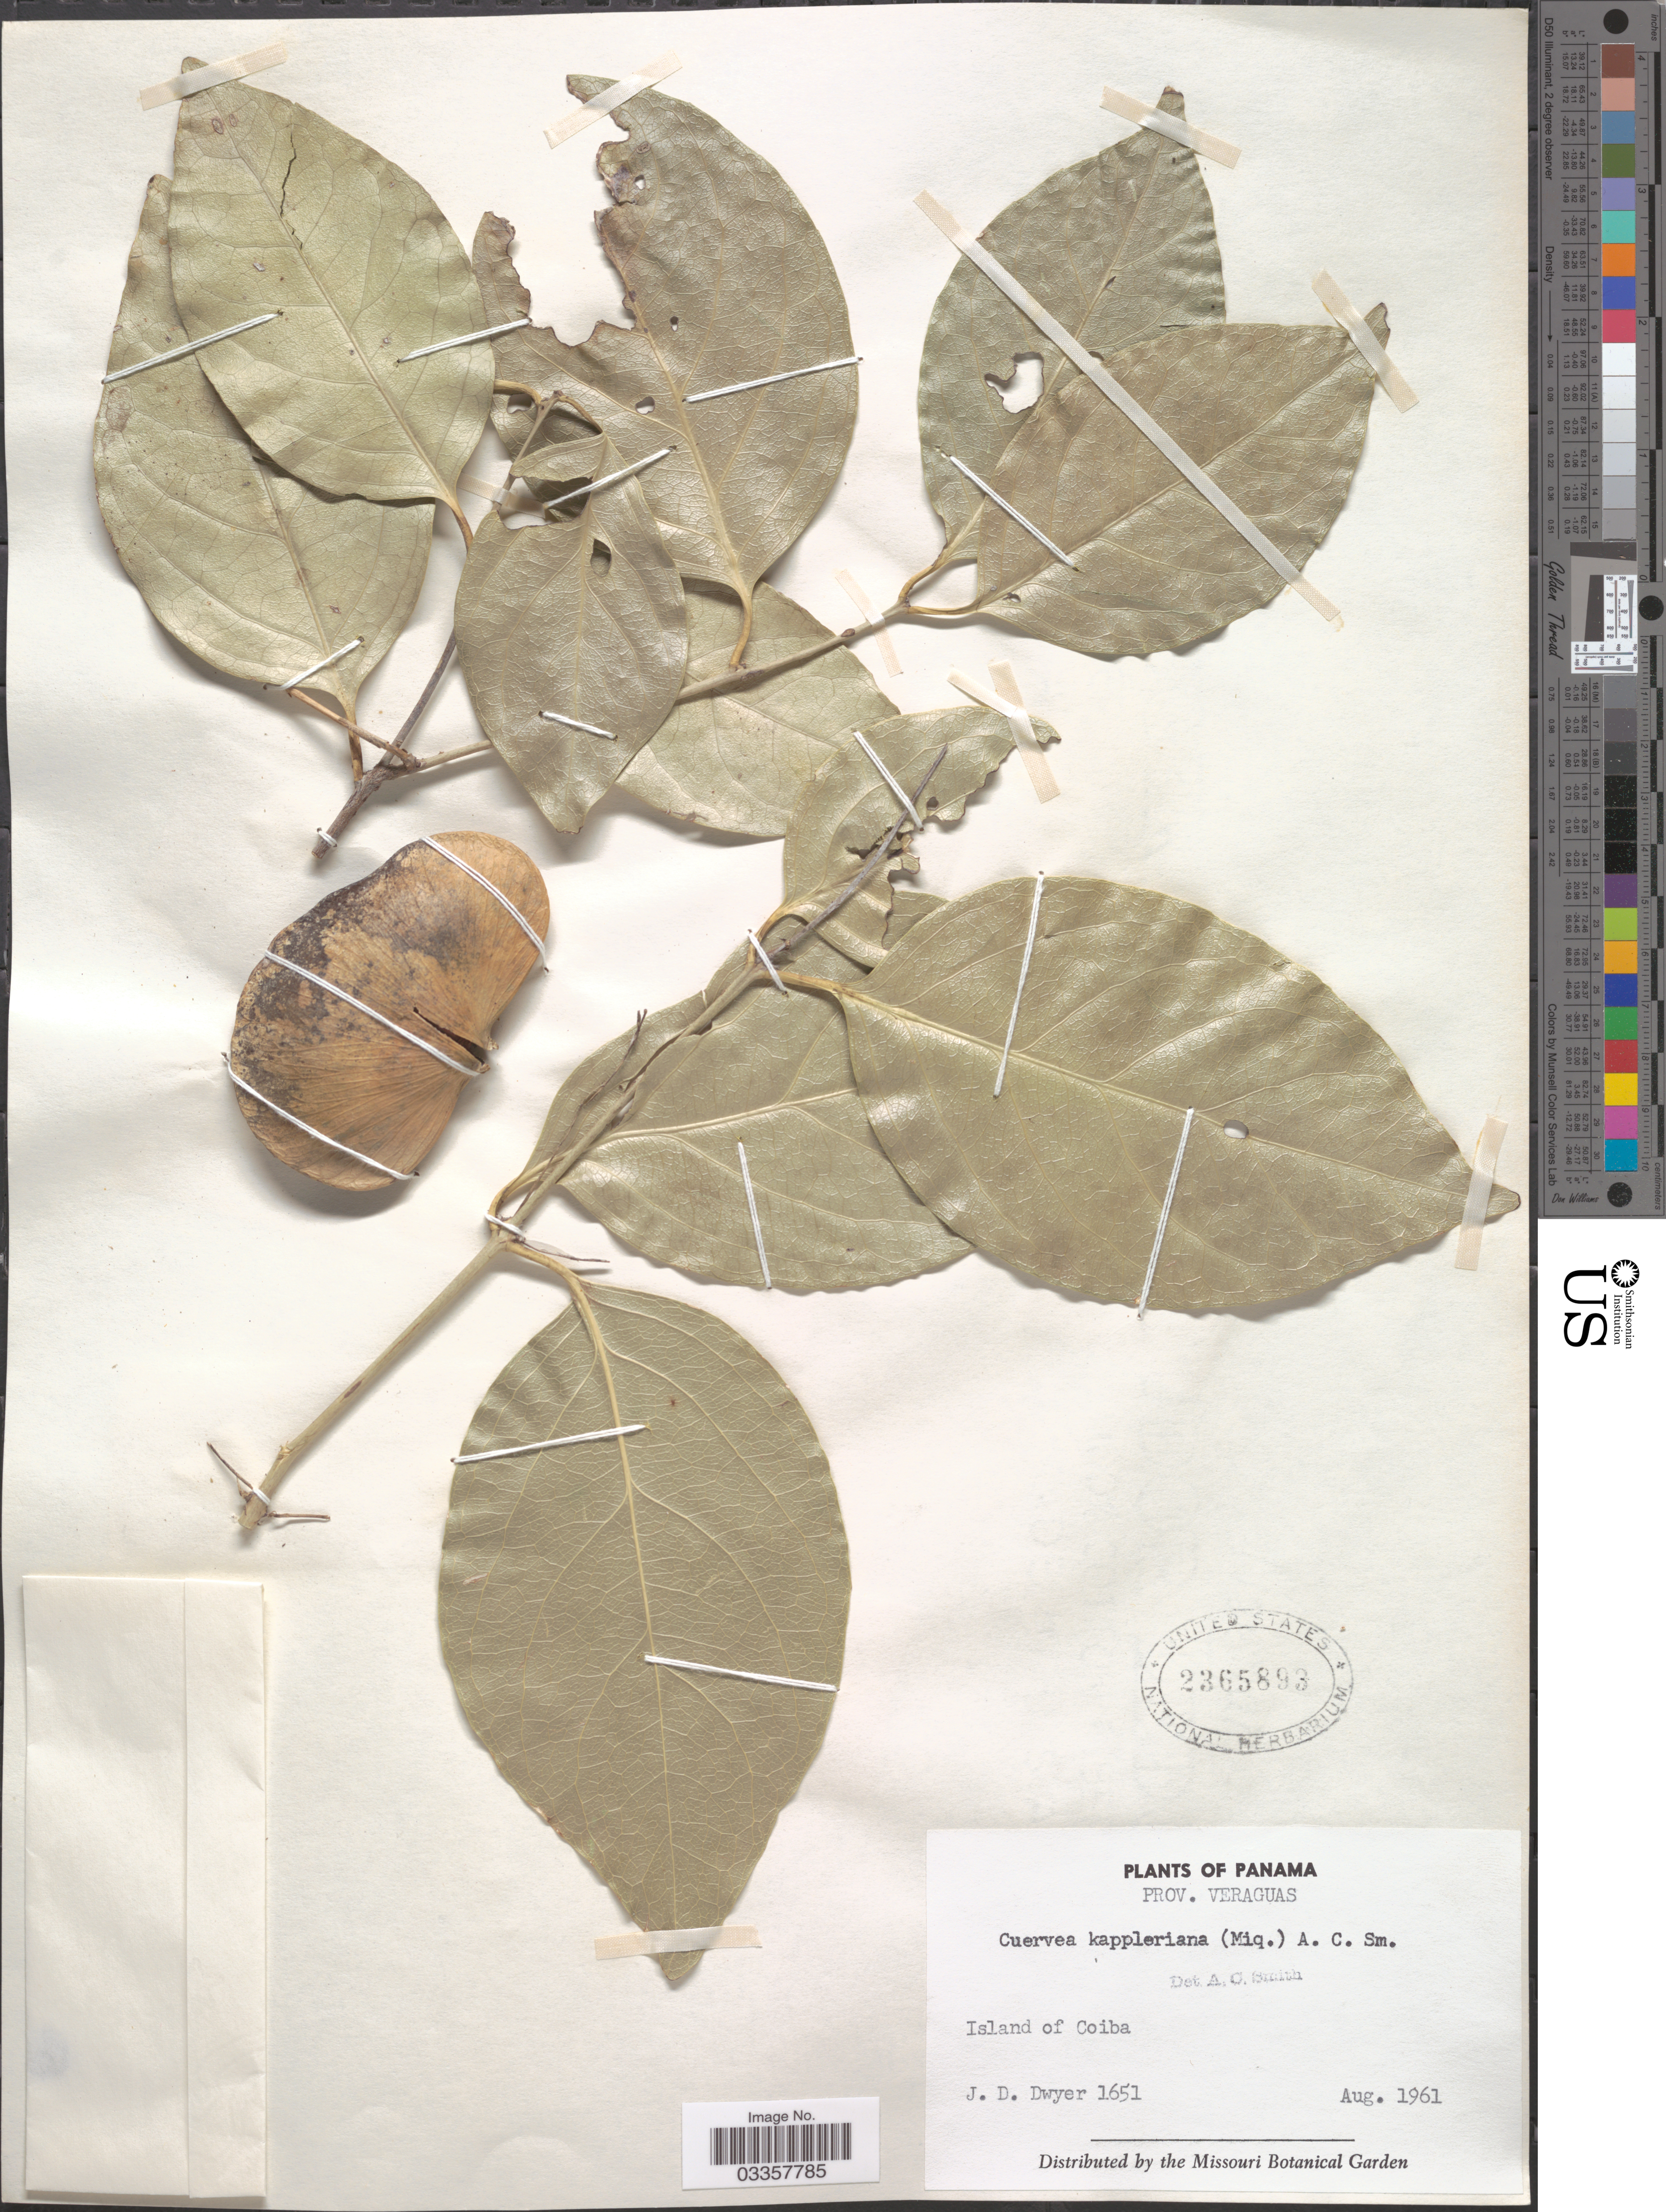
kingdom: Plantae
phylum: Tracheophyta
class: Magnoliopsida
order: Celastrales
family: Celastraceae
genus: Cuervea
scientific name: Cuervea kappleriana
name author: (Miq.) A.C. Sm.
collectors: J. D. Dwyer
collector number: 1651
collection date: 1961-08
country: Panama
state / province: Veraguas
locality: Island of Coiba.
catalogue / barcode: US 2365893